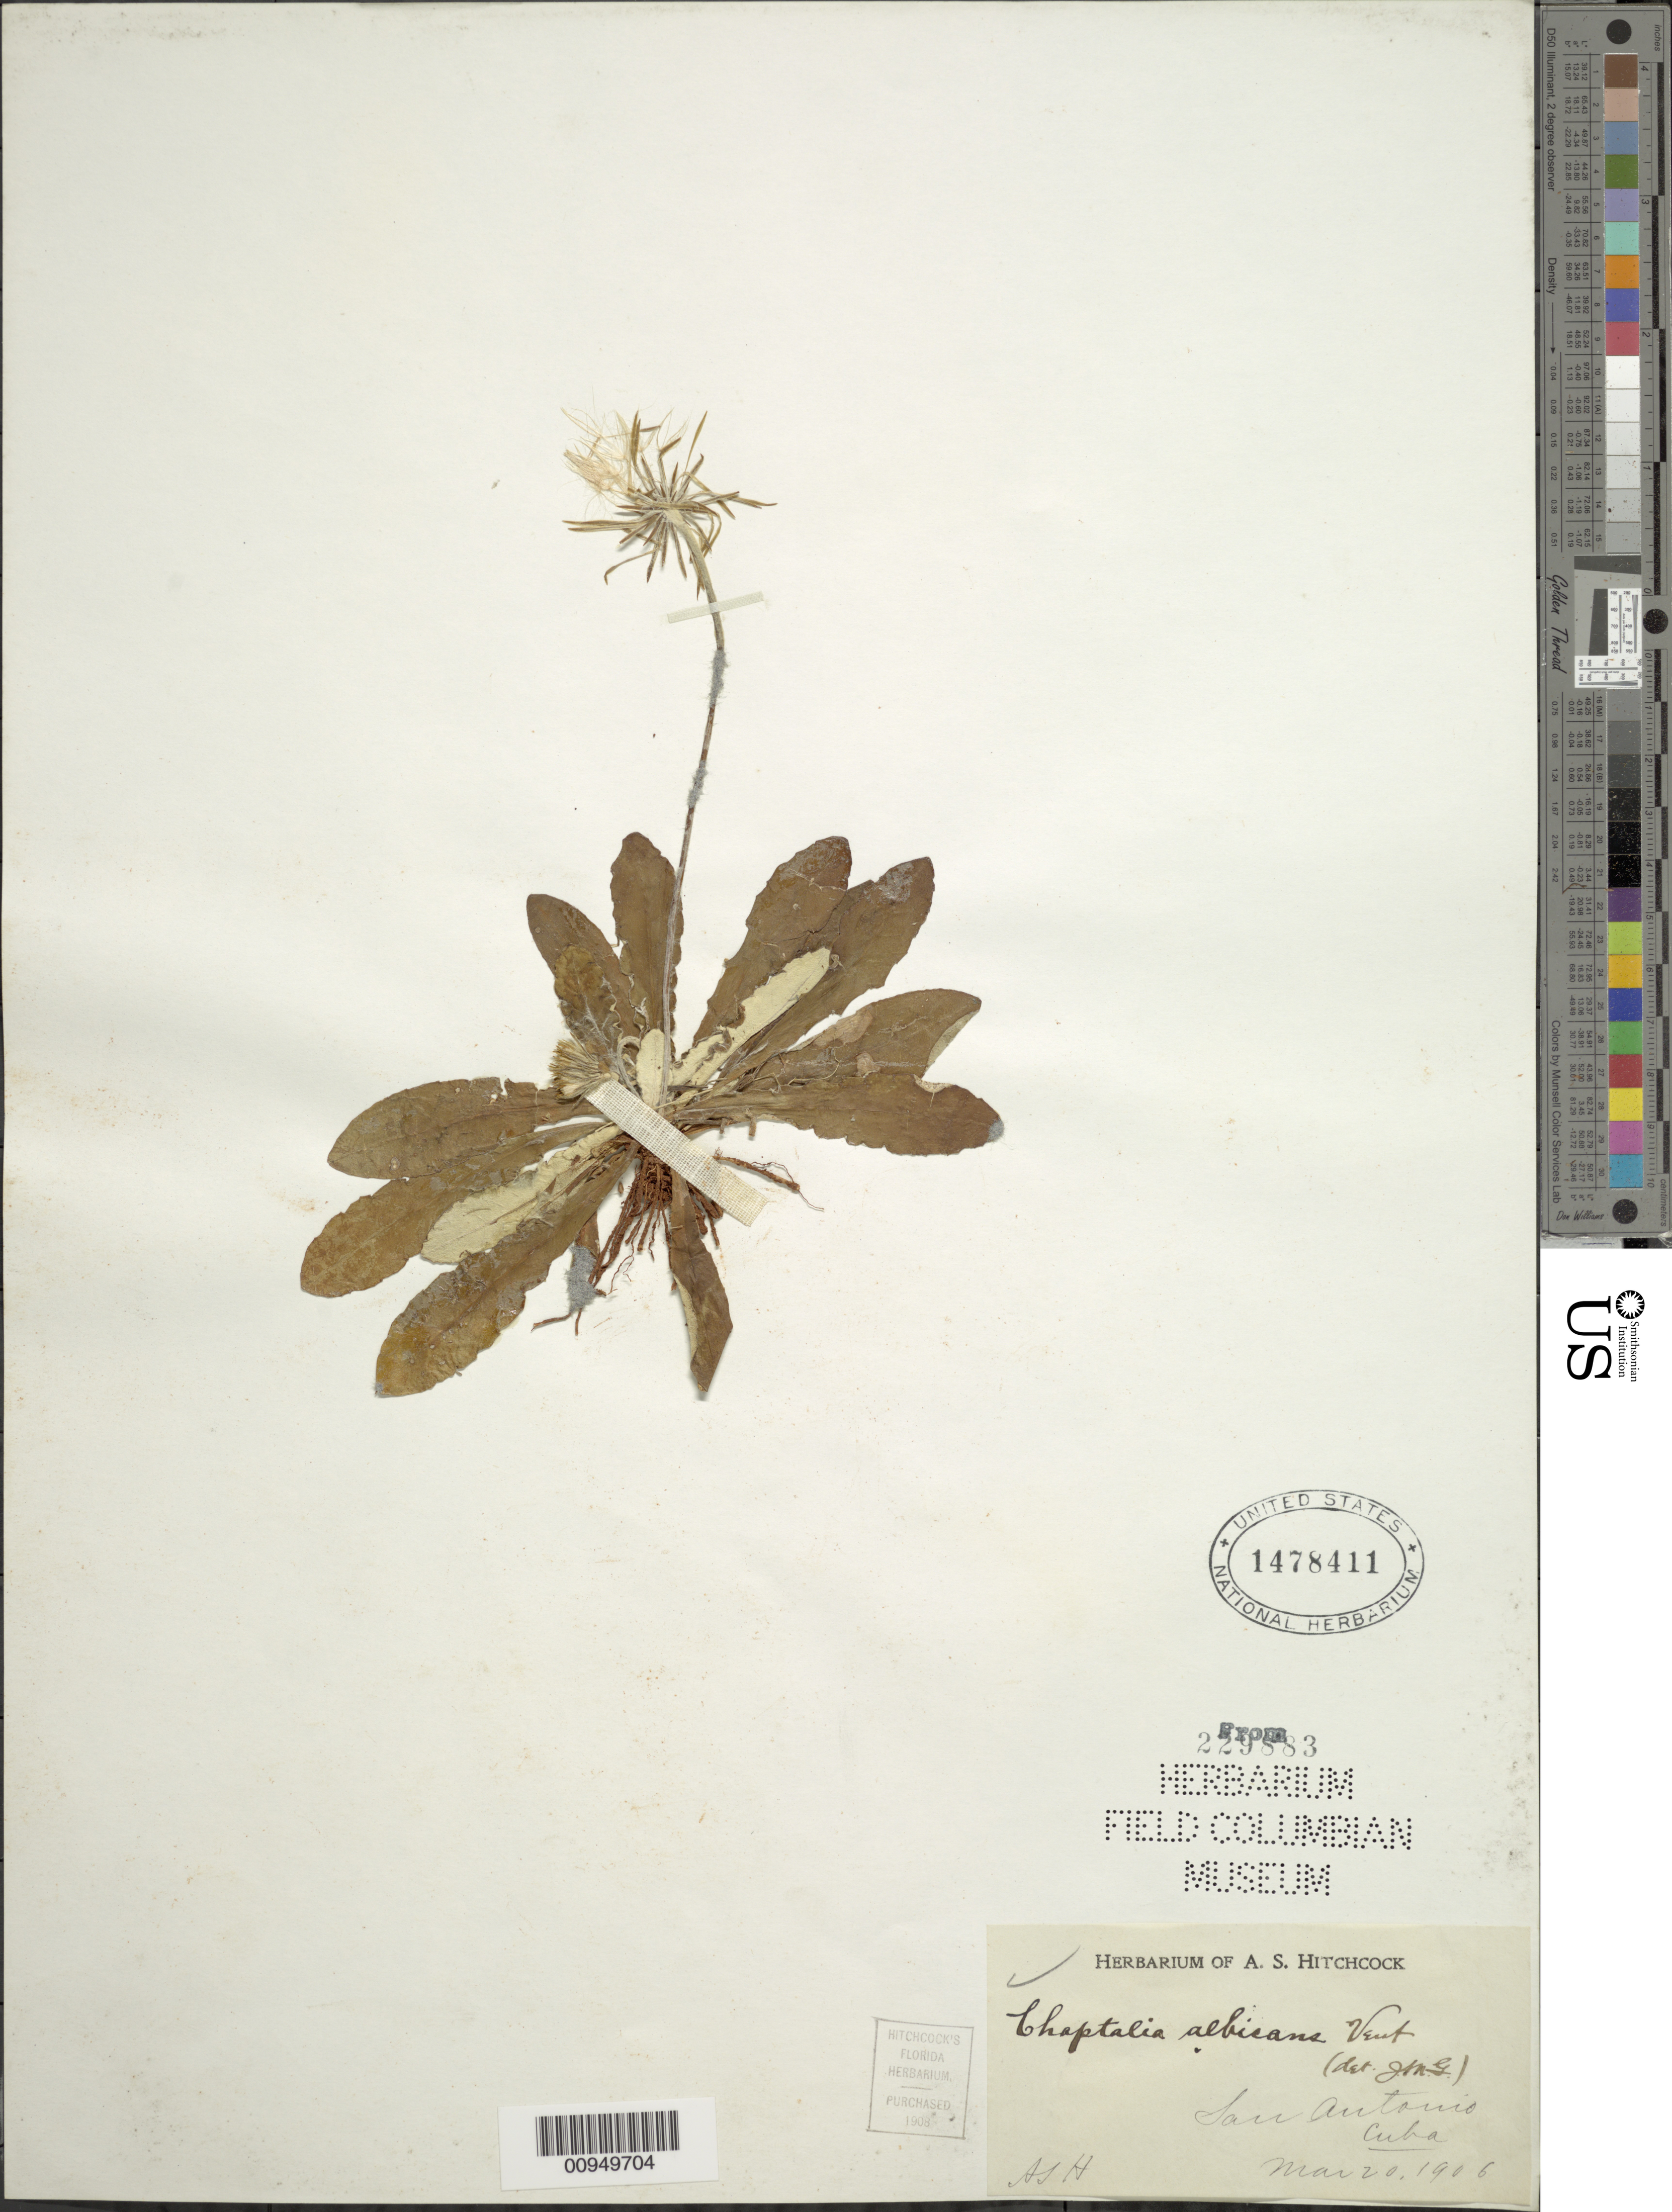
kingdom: Plantae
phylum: Tracheophyta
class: Magnoliopsida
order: Asterales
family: Asteraceae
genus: Chaptalia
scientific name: Chaptalia albicans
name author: (Sw.) Vent. ex B.D. Jacks.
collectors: A. S. Hitchcock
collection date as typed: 20 Mar 1906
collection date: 1906-03-20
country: Cuba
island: Cuba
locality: San Antonio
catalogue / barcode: US 1478411